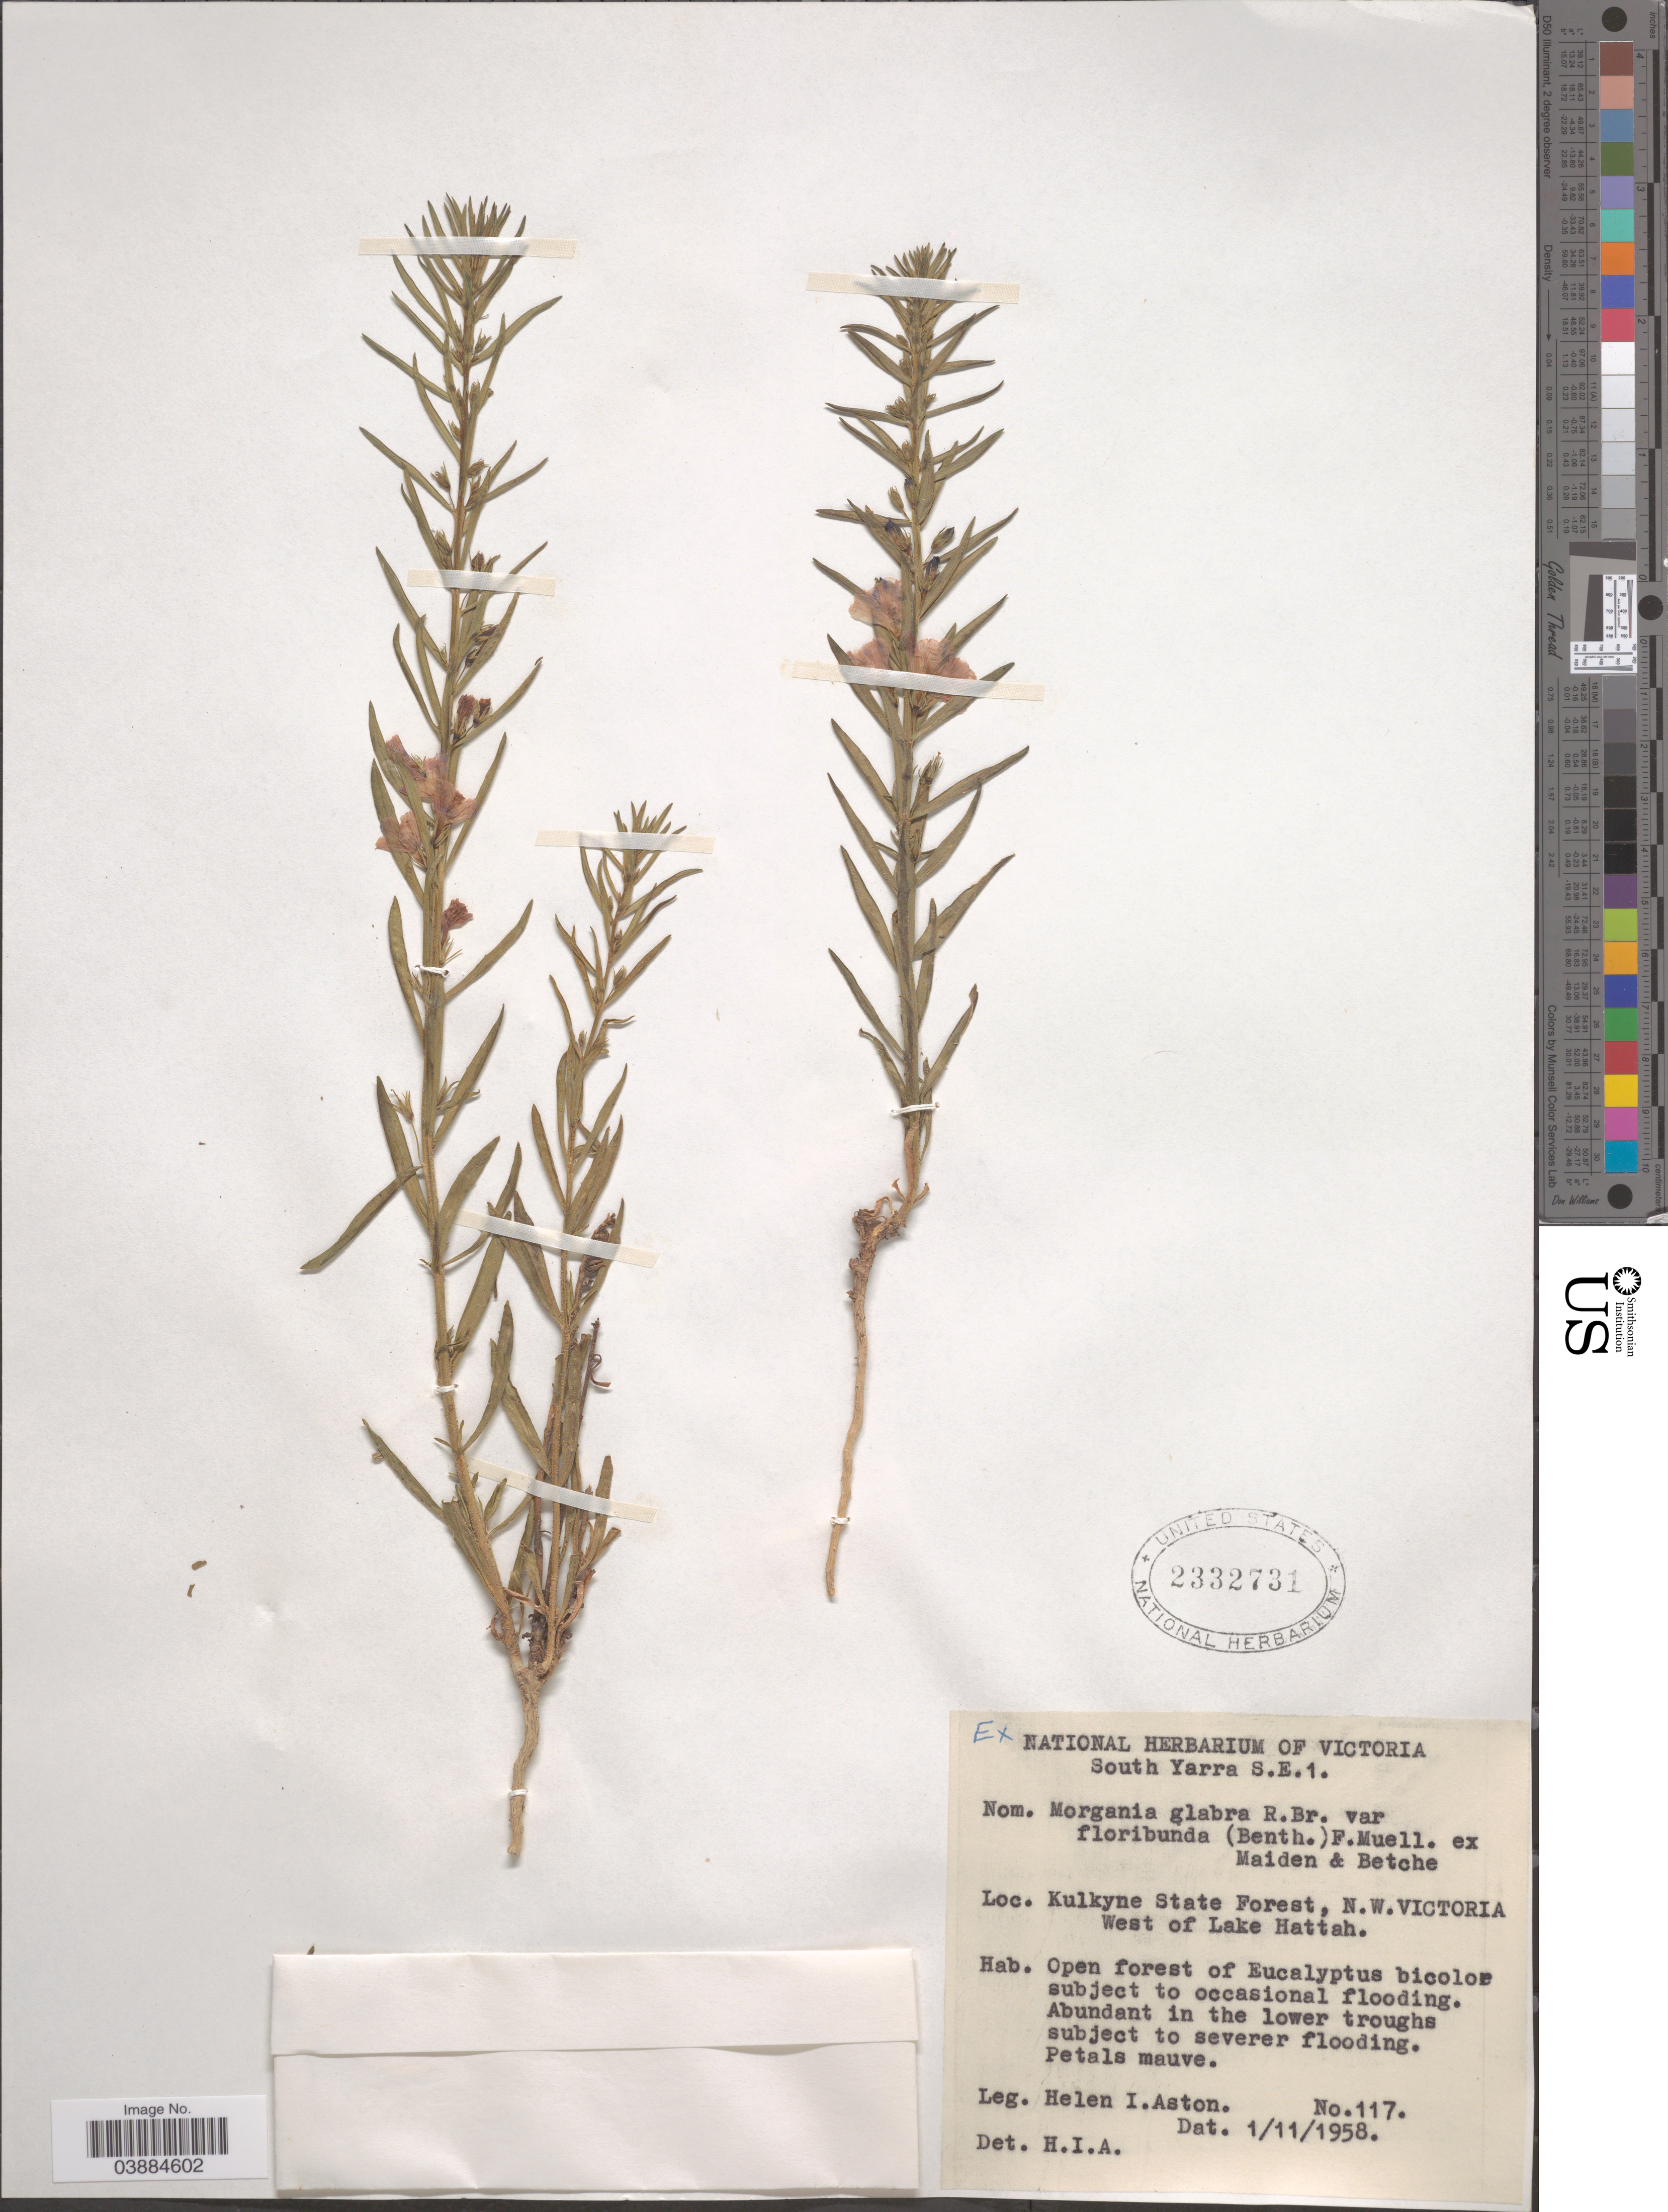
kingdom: Plantae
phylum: Tracheophyta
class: Magnoliopsida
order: Lamiales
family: Plantaginaceae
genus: Morgania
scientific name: Morgania glabra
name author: R. Br.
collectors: H. I. Aston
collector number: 117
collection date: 1958-11-01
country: Australia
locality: Kulkyne State Forest, N.W.Victoria West of Lake Hattah.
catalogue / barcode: US 2332731